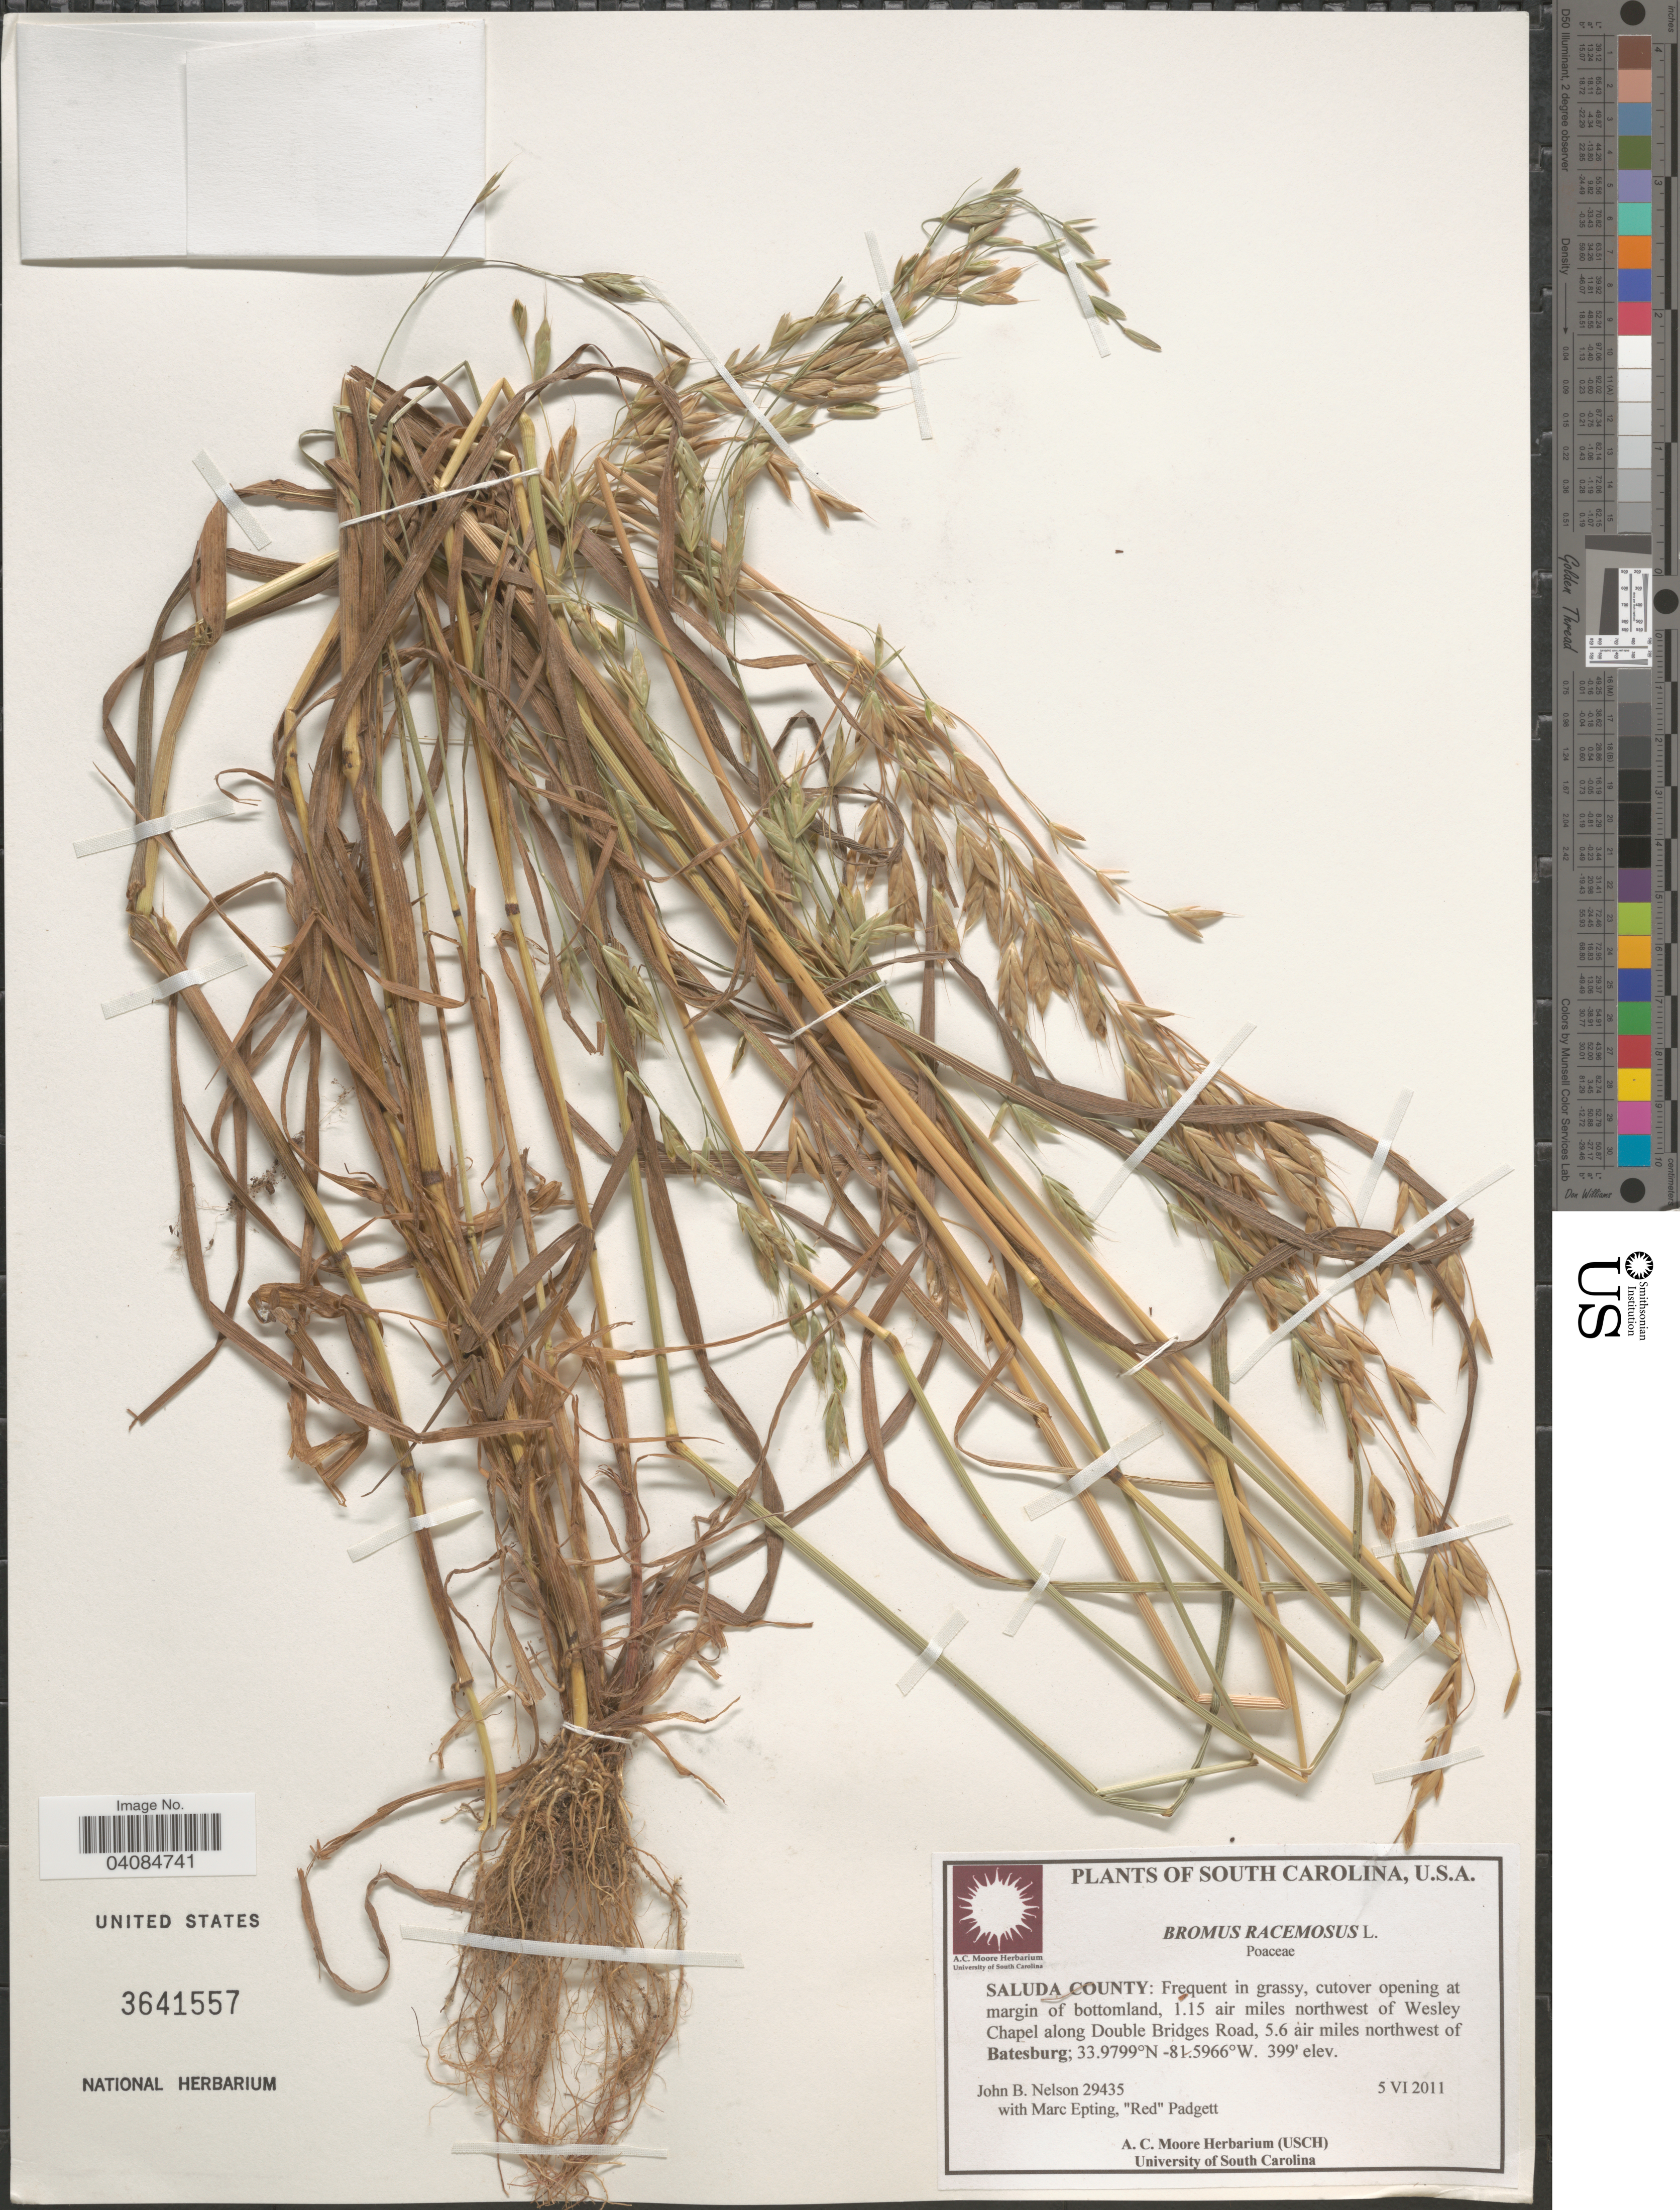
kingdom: Plantae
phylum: Tracheophyta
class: Liliopsida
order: Poales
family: Poaceae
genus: Bromus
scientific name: Bromus racemosus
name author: L.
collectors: J. B. Nelson, M. Epting & R. Padgett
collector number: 29435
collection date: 2011-06-05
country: United States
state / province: South Carolina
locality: Saluda County: Frequent in grassy, cutover opening at margin of bottomland, 1.15 air miles northwest of Wesley Chapel along Double Bridges Road, 5.6 air miles northwest of Batesburg.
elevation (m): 122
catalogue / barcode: US 3641557